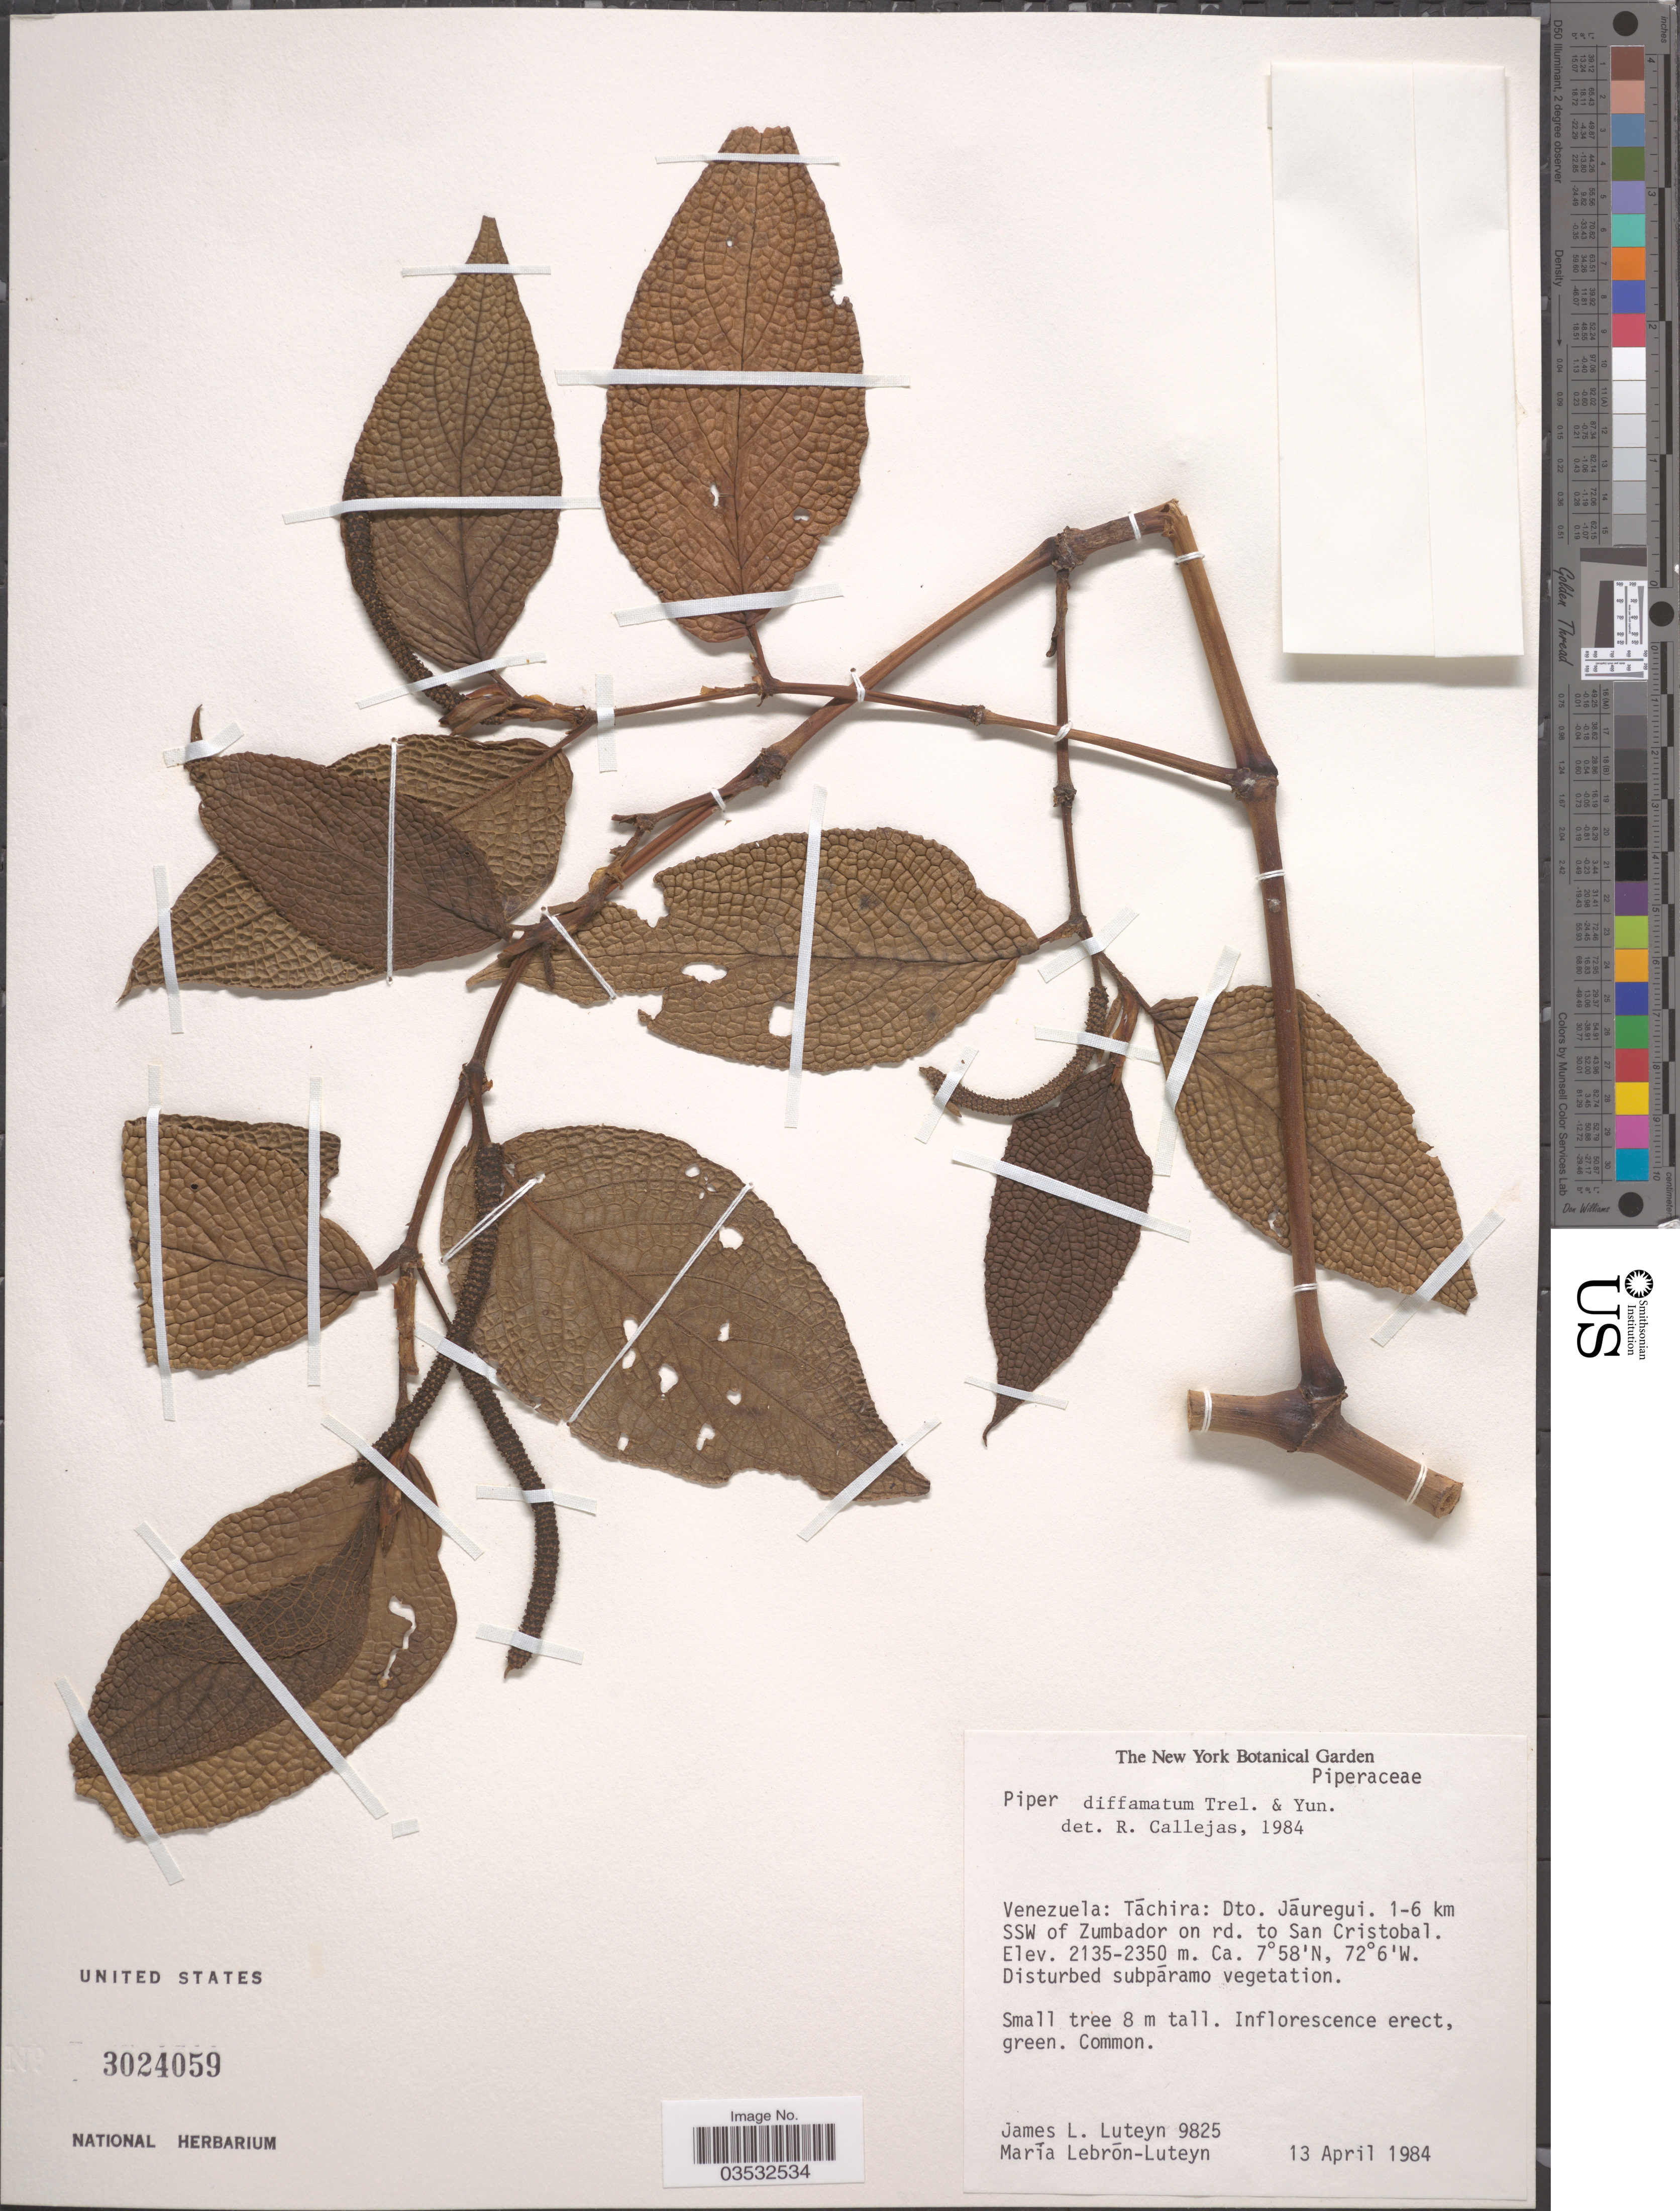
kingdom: Plantae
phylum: Tracheophyta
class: Magnoliopsida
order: Piperales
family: Piperaceae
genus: Piper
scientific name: Piper diffamatum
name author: Trel. & Yunck.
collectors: J. L. Luteyn & M. L. Lebrón-Luteyn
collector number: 9825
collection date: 1984-04-13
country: Venezuela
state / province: Tachira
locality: Dto. Jáuregui. 1-6 km SSW of Zumbador on rd. to San Cristobal.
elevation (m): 2135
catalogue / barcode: US 3024059